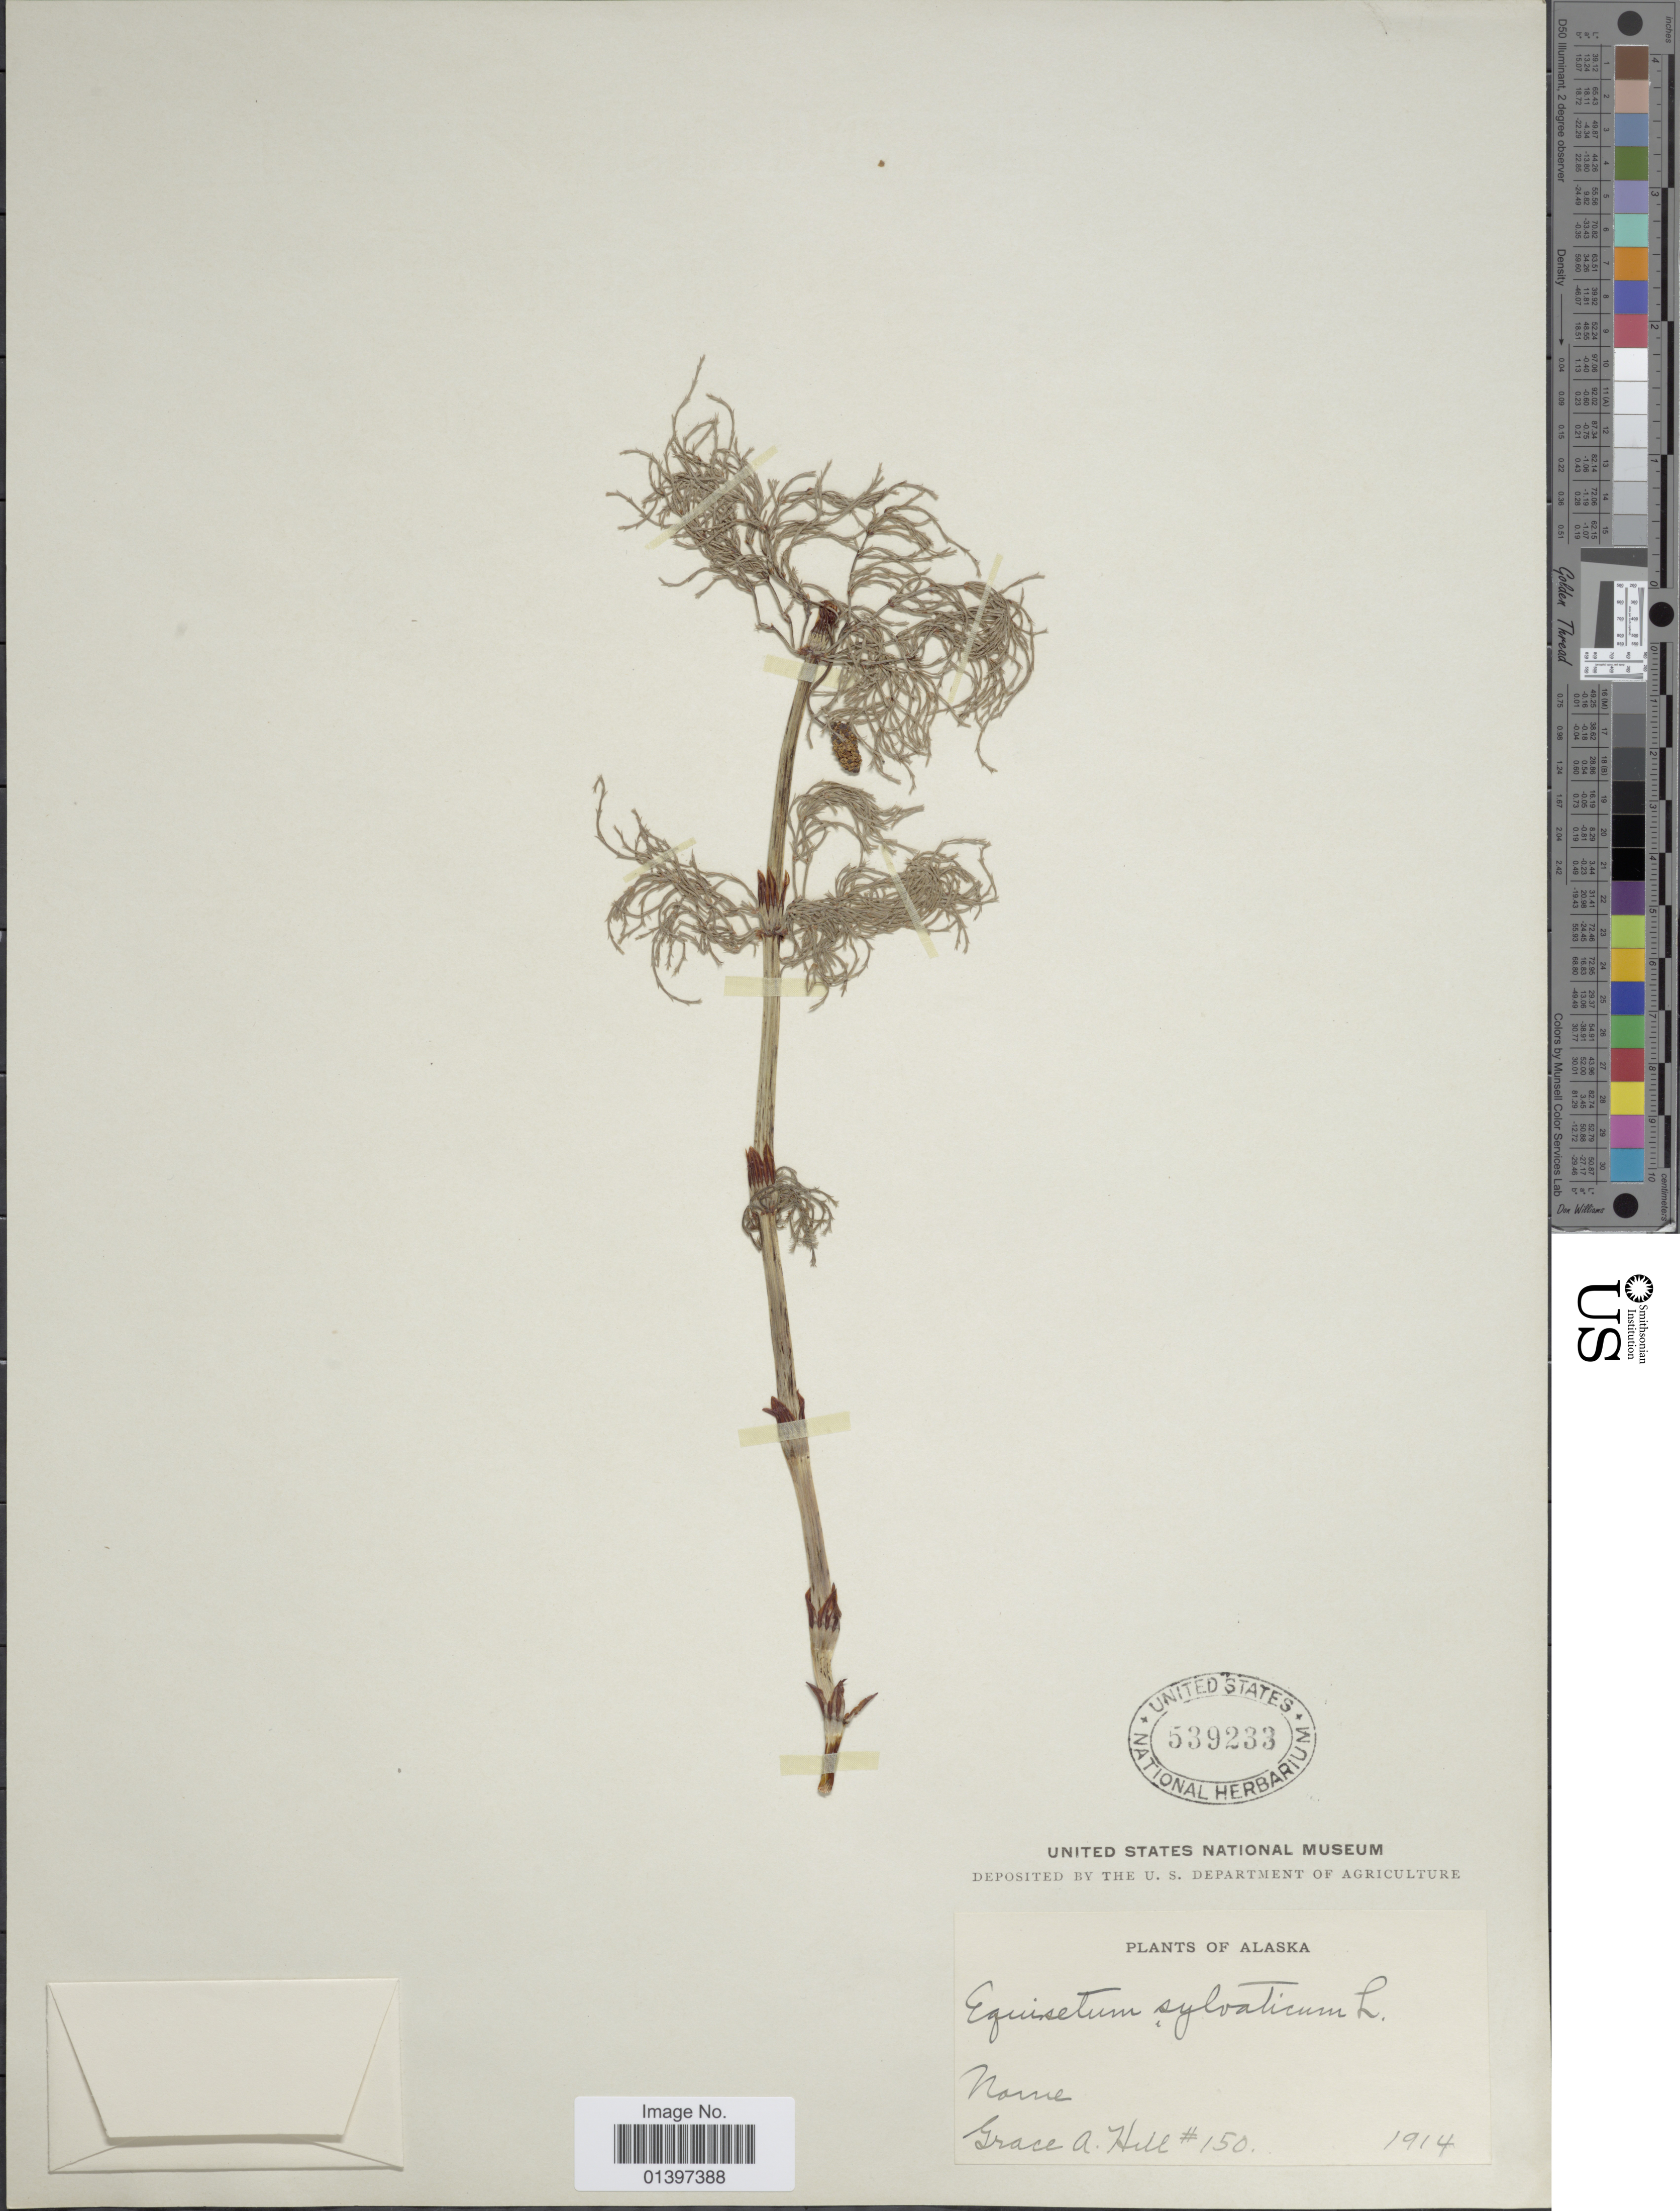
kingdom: Plantae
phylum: Tracheophyta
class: Polypodiopsida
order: Equisetales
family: Equisetaceae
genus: Equisetum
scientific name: Equisetum sylvaticum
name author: L.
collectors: G. A. Hill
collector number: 150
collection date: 1914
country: United States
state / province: Alaska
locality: Nome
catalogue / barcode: US 539233